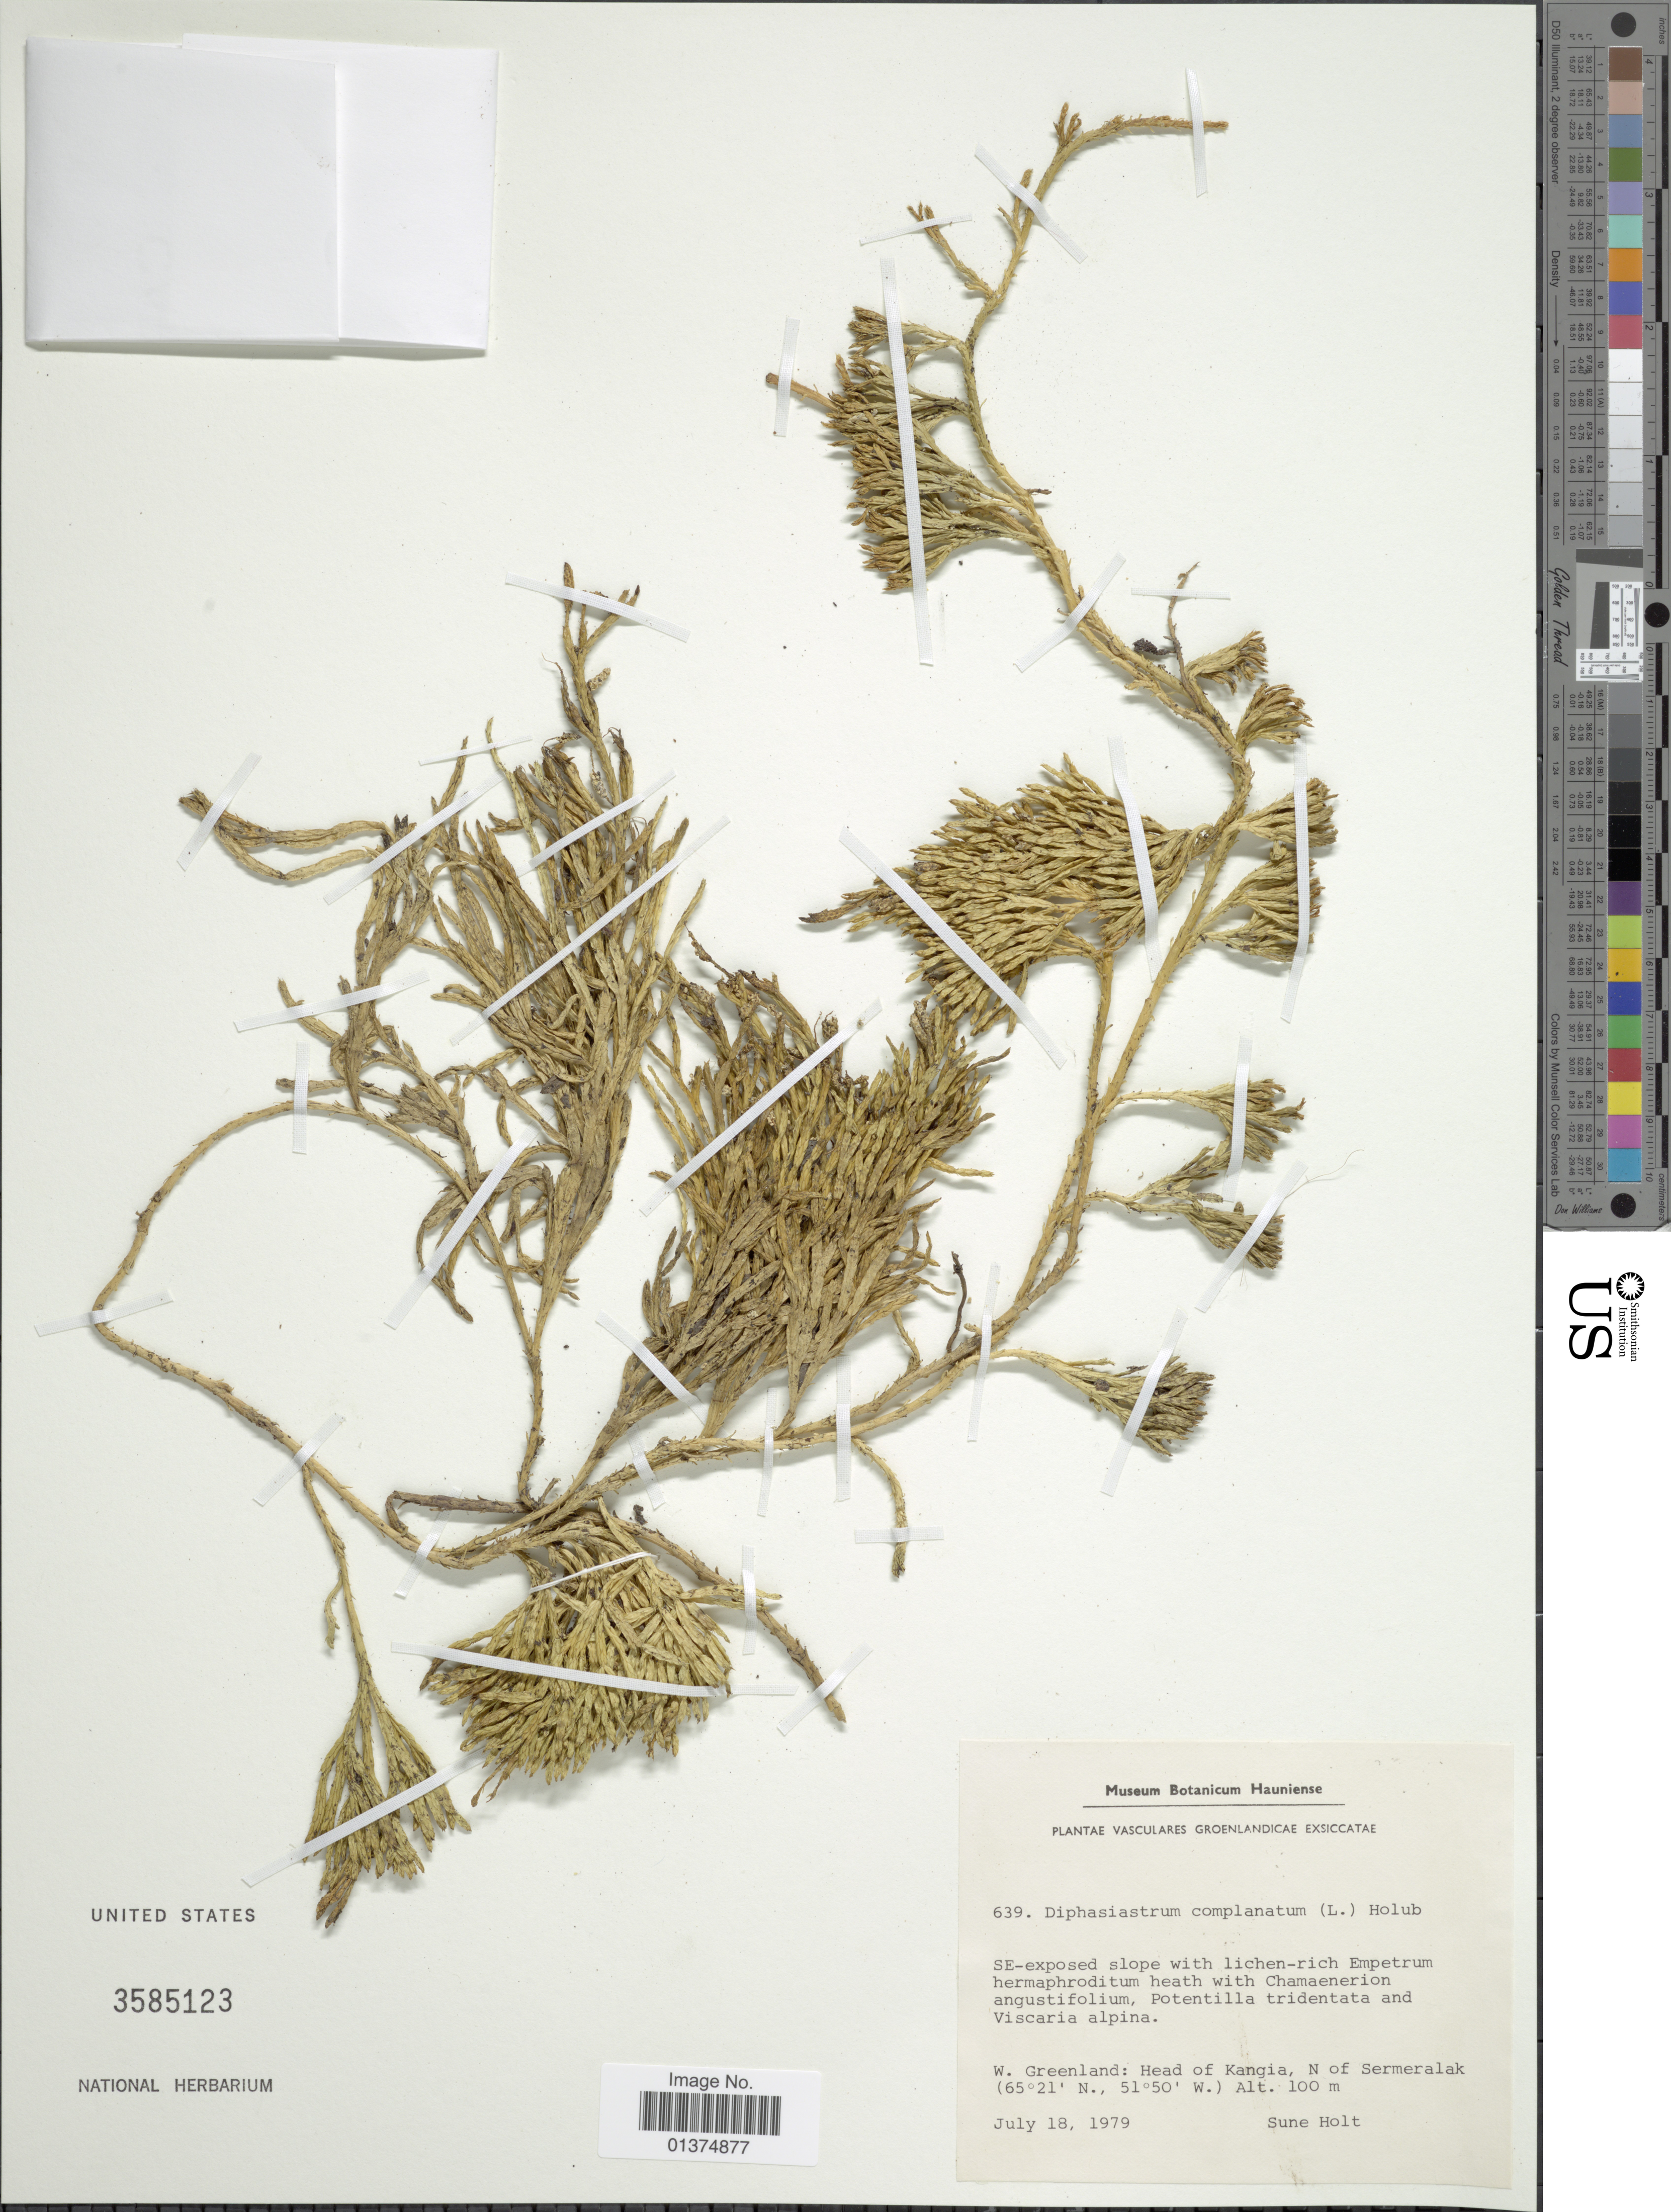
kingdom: Plantae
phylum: Tracheophyta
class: Lycopodiopsida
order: Lycopodiales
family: Lycopodiaceae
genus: Diphasiastrum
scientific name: Diphasiastrum complanatum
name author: (L.) Holub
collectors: S. Holt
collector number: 639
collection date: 1979-07-18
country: Greenland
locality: W.Greenland: head of Kangia, N of Sermeralak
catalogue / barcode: US 3585123